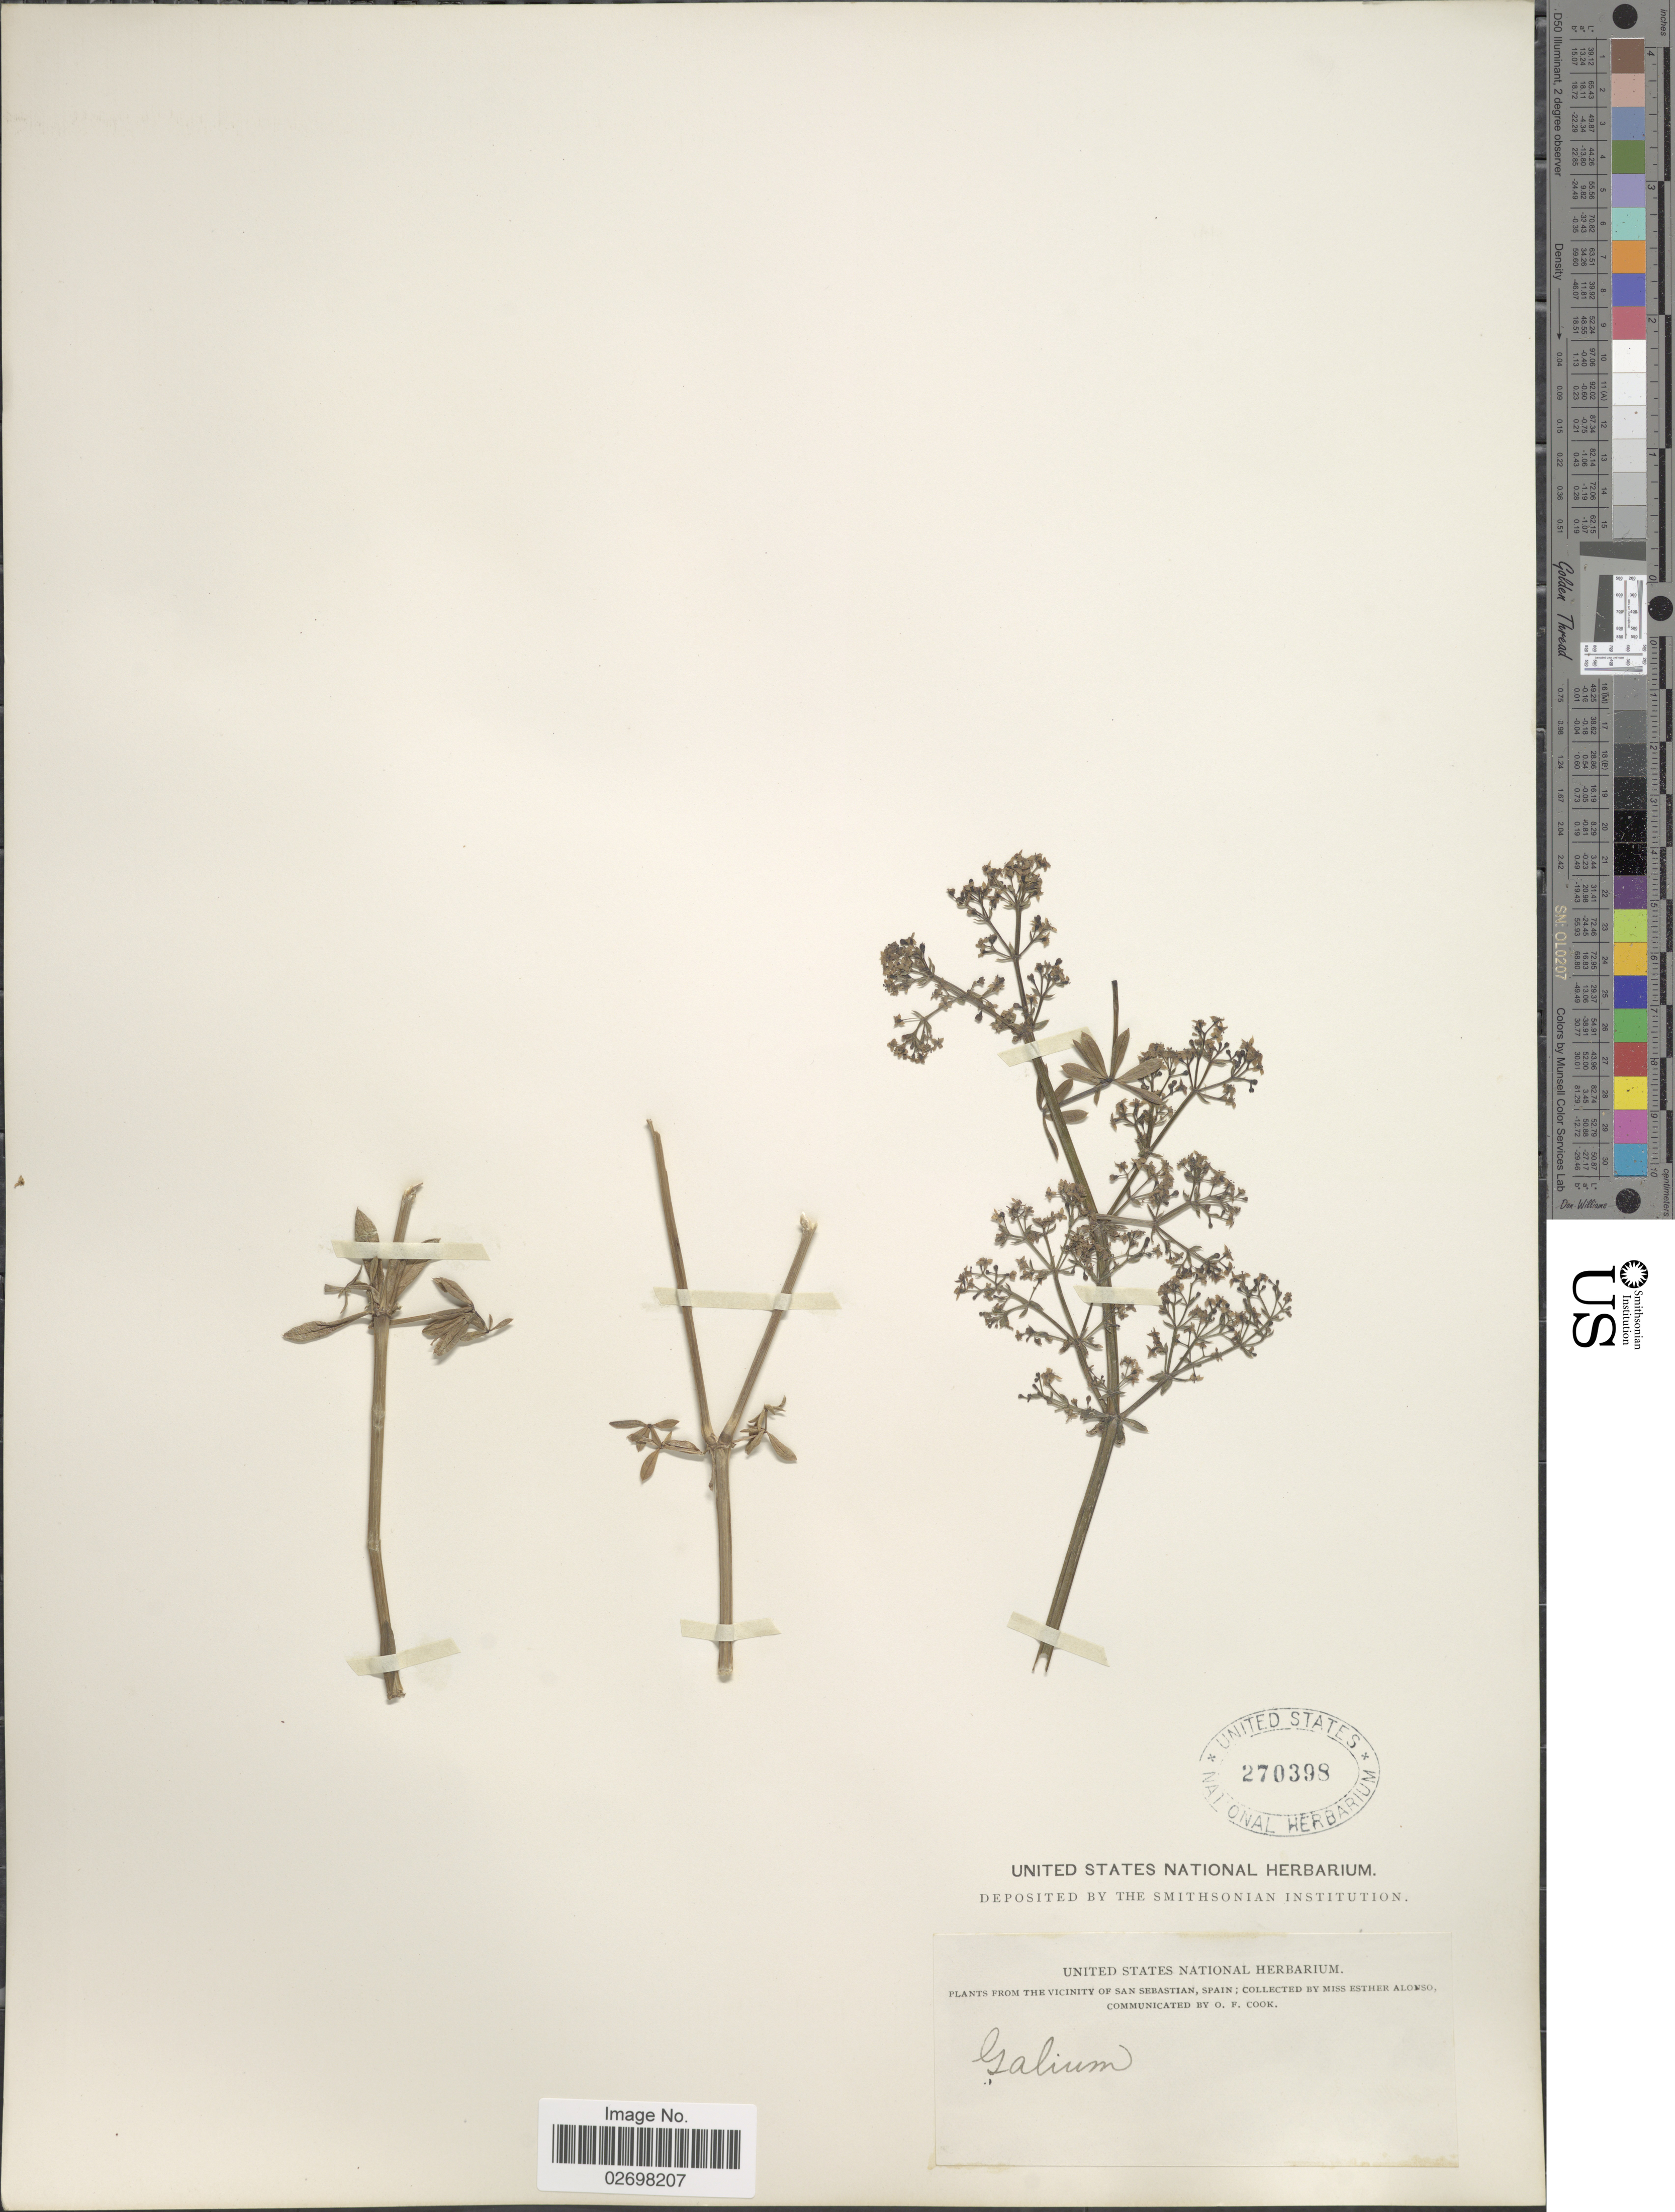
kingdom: Plantae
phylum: Tracheophyta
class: Magnoliopsida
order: Gentianales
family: Rubiaceae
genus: Galium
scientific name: Galium sp.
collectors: E. Alonso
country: Spain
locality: From the vicinity of San Sebastian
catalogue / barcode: US 270398